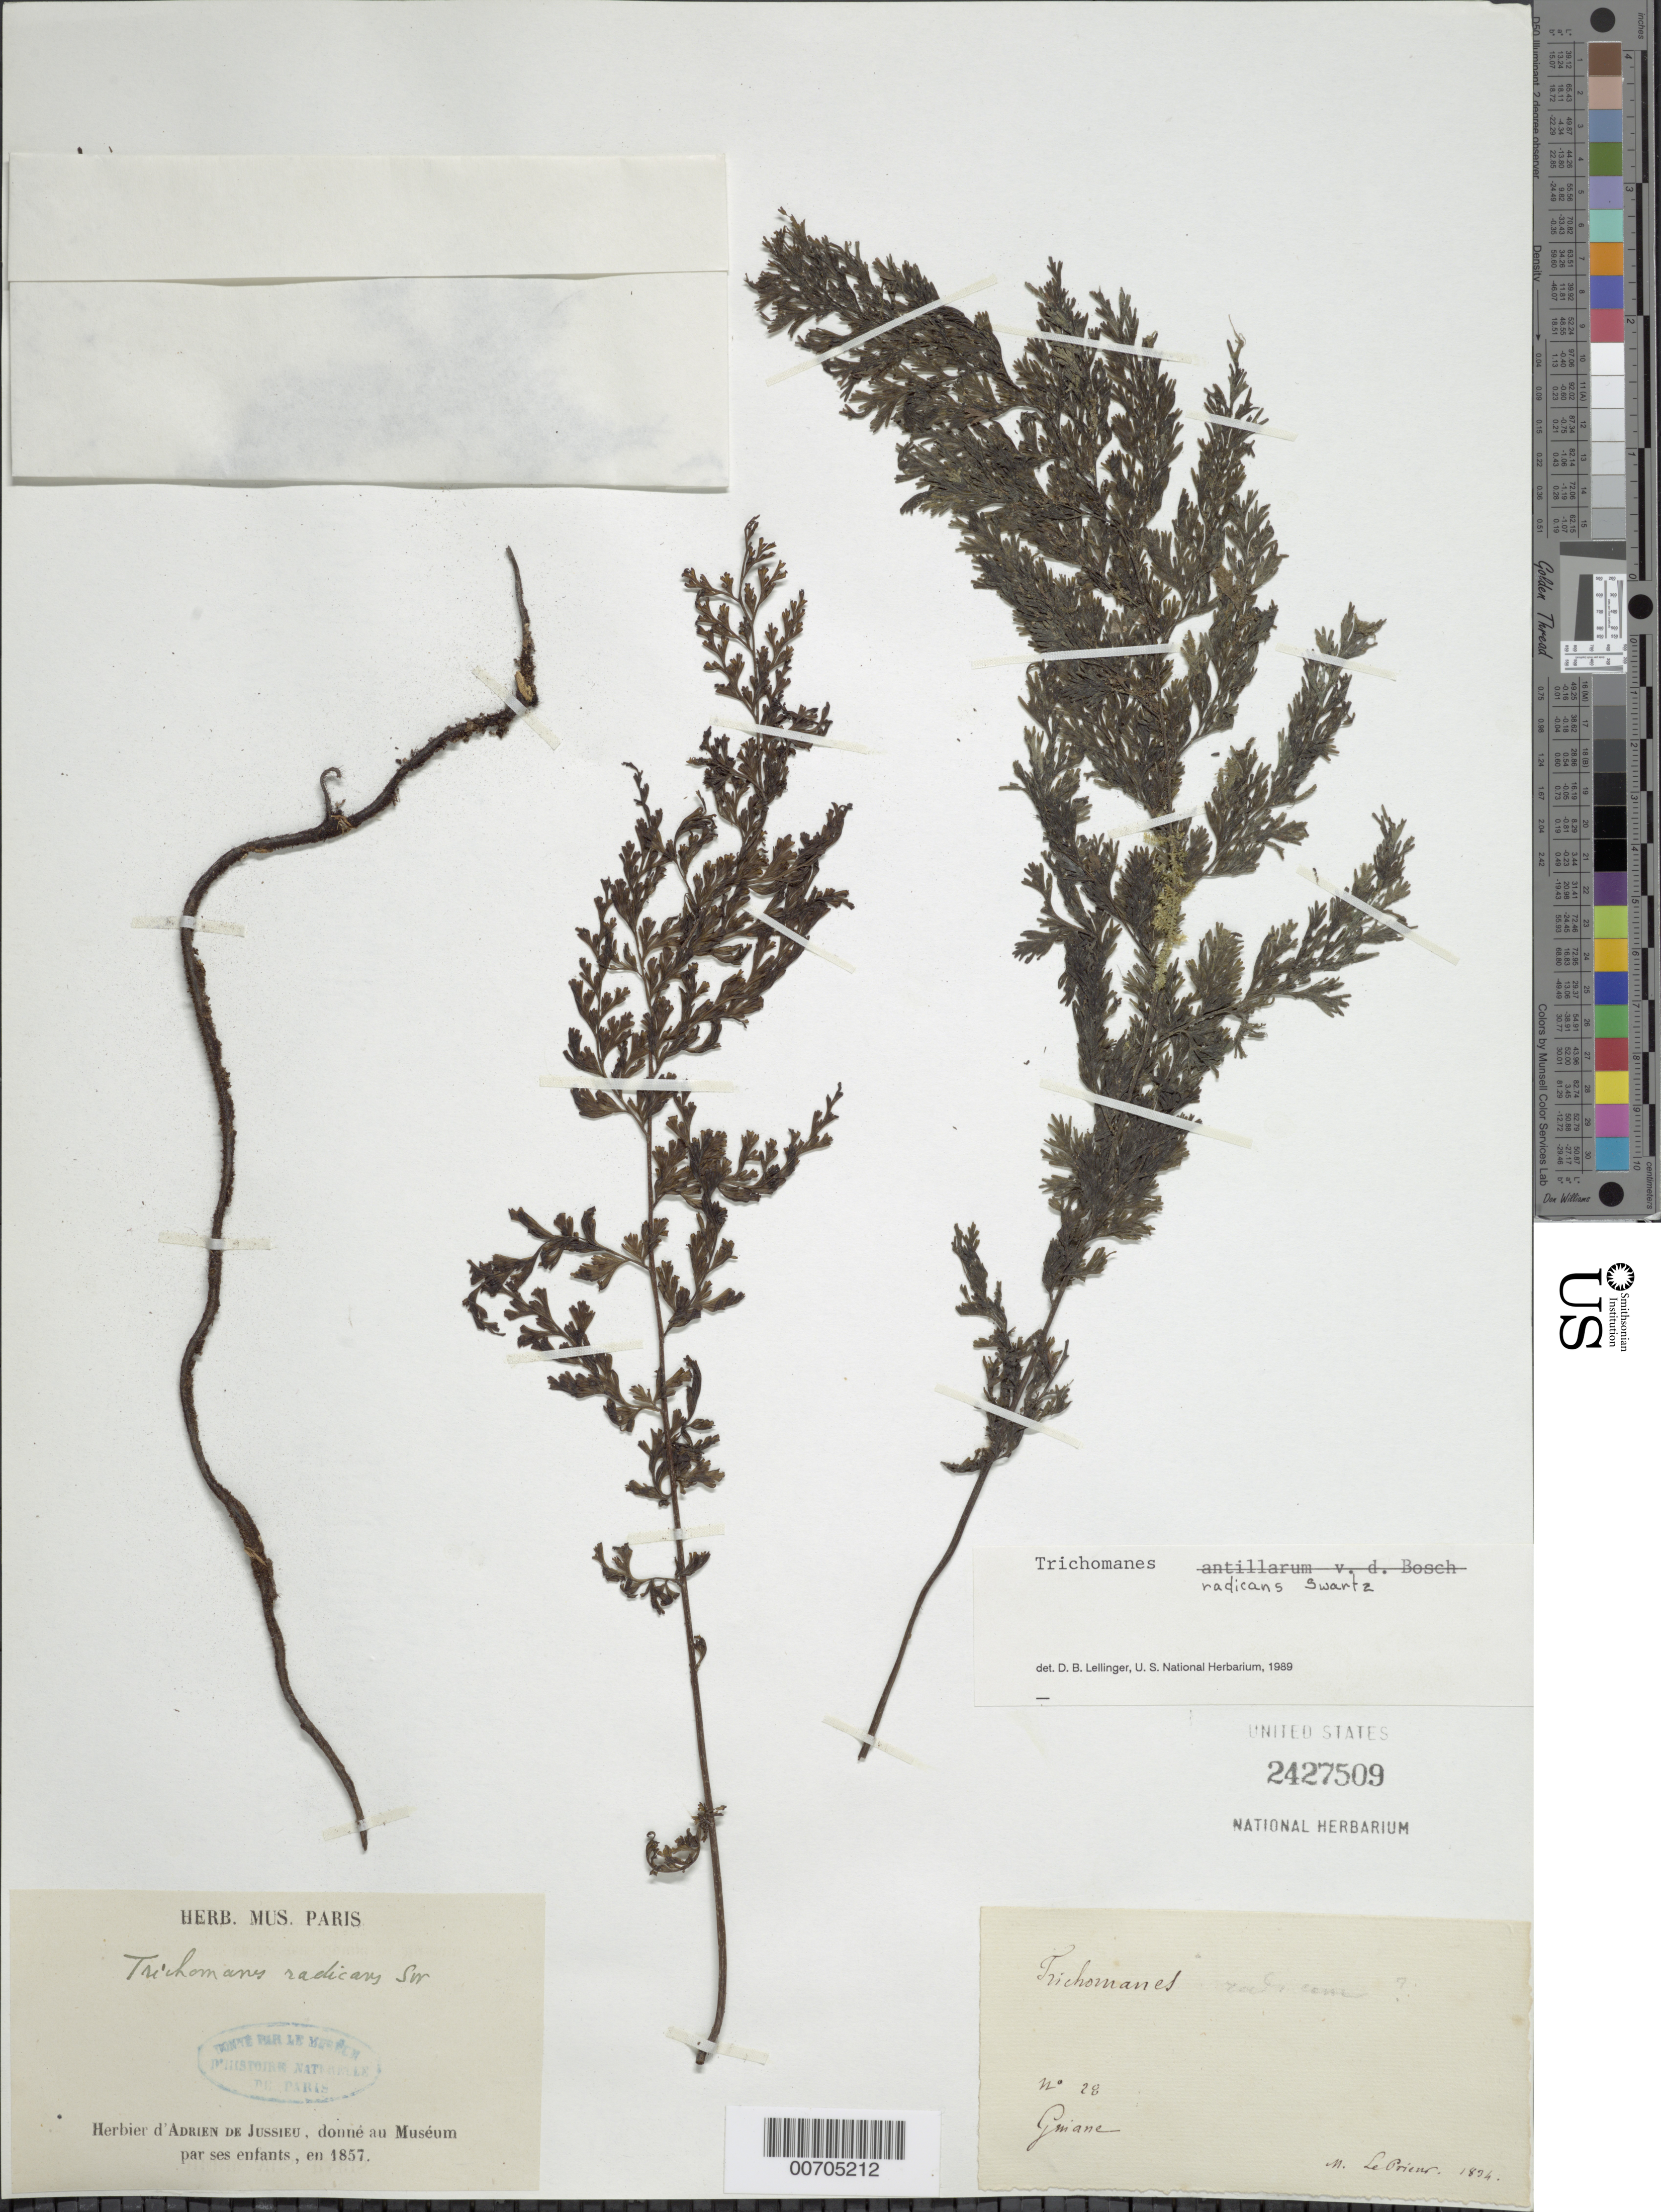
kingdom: Plantae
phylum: Tracheophyta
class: Polypodiopsida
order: Hymenophyllales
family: Hymenophyllaceae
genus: Vandenboschia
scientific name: Vandenboschia radicans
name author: (Sw.) Copel.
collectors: F. M. R. Leprieur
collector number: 28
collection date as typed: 1824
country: French Guiana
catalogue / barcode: US 2427509